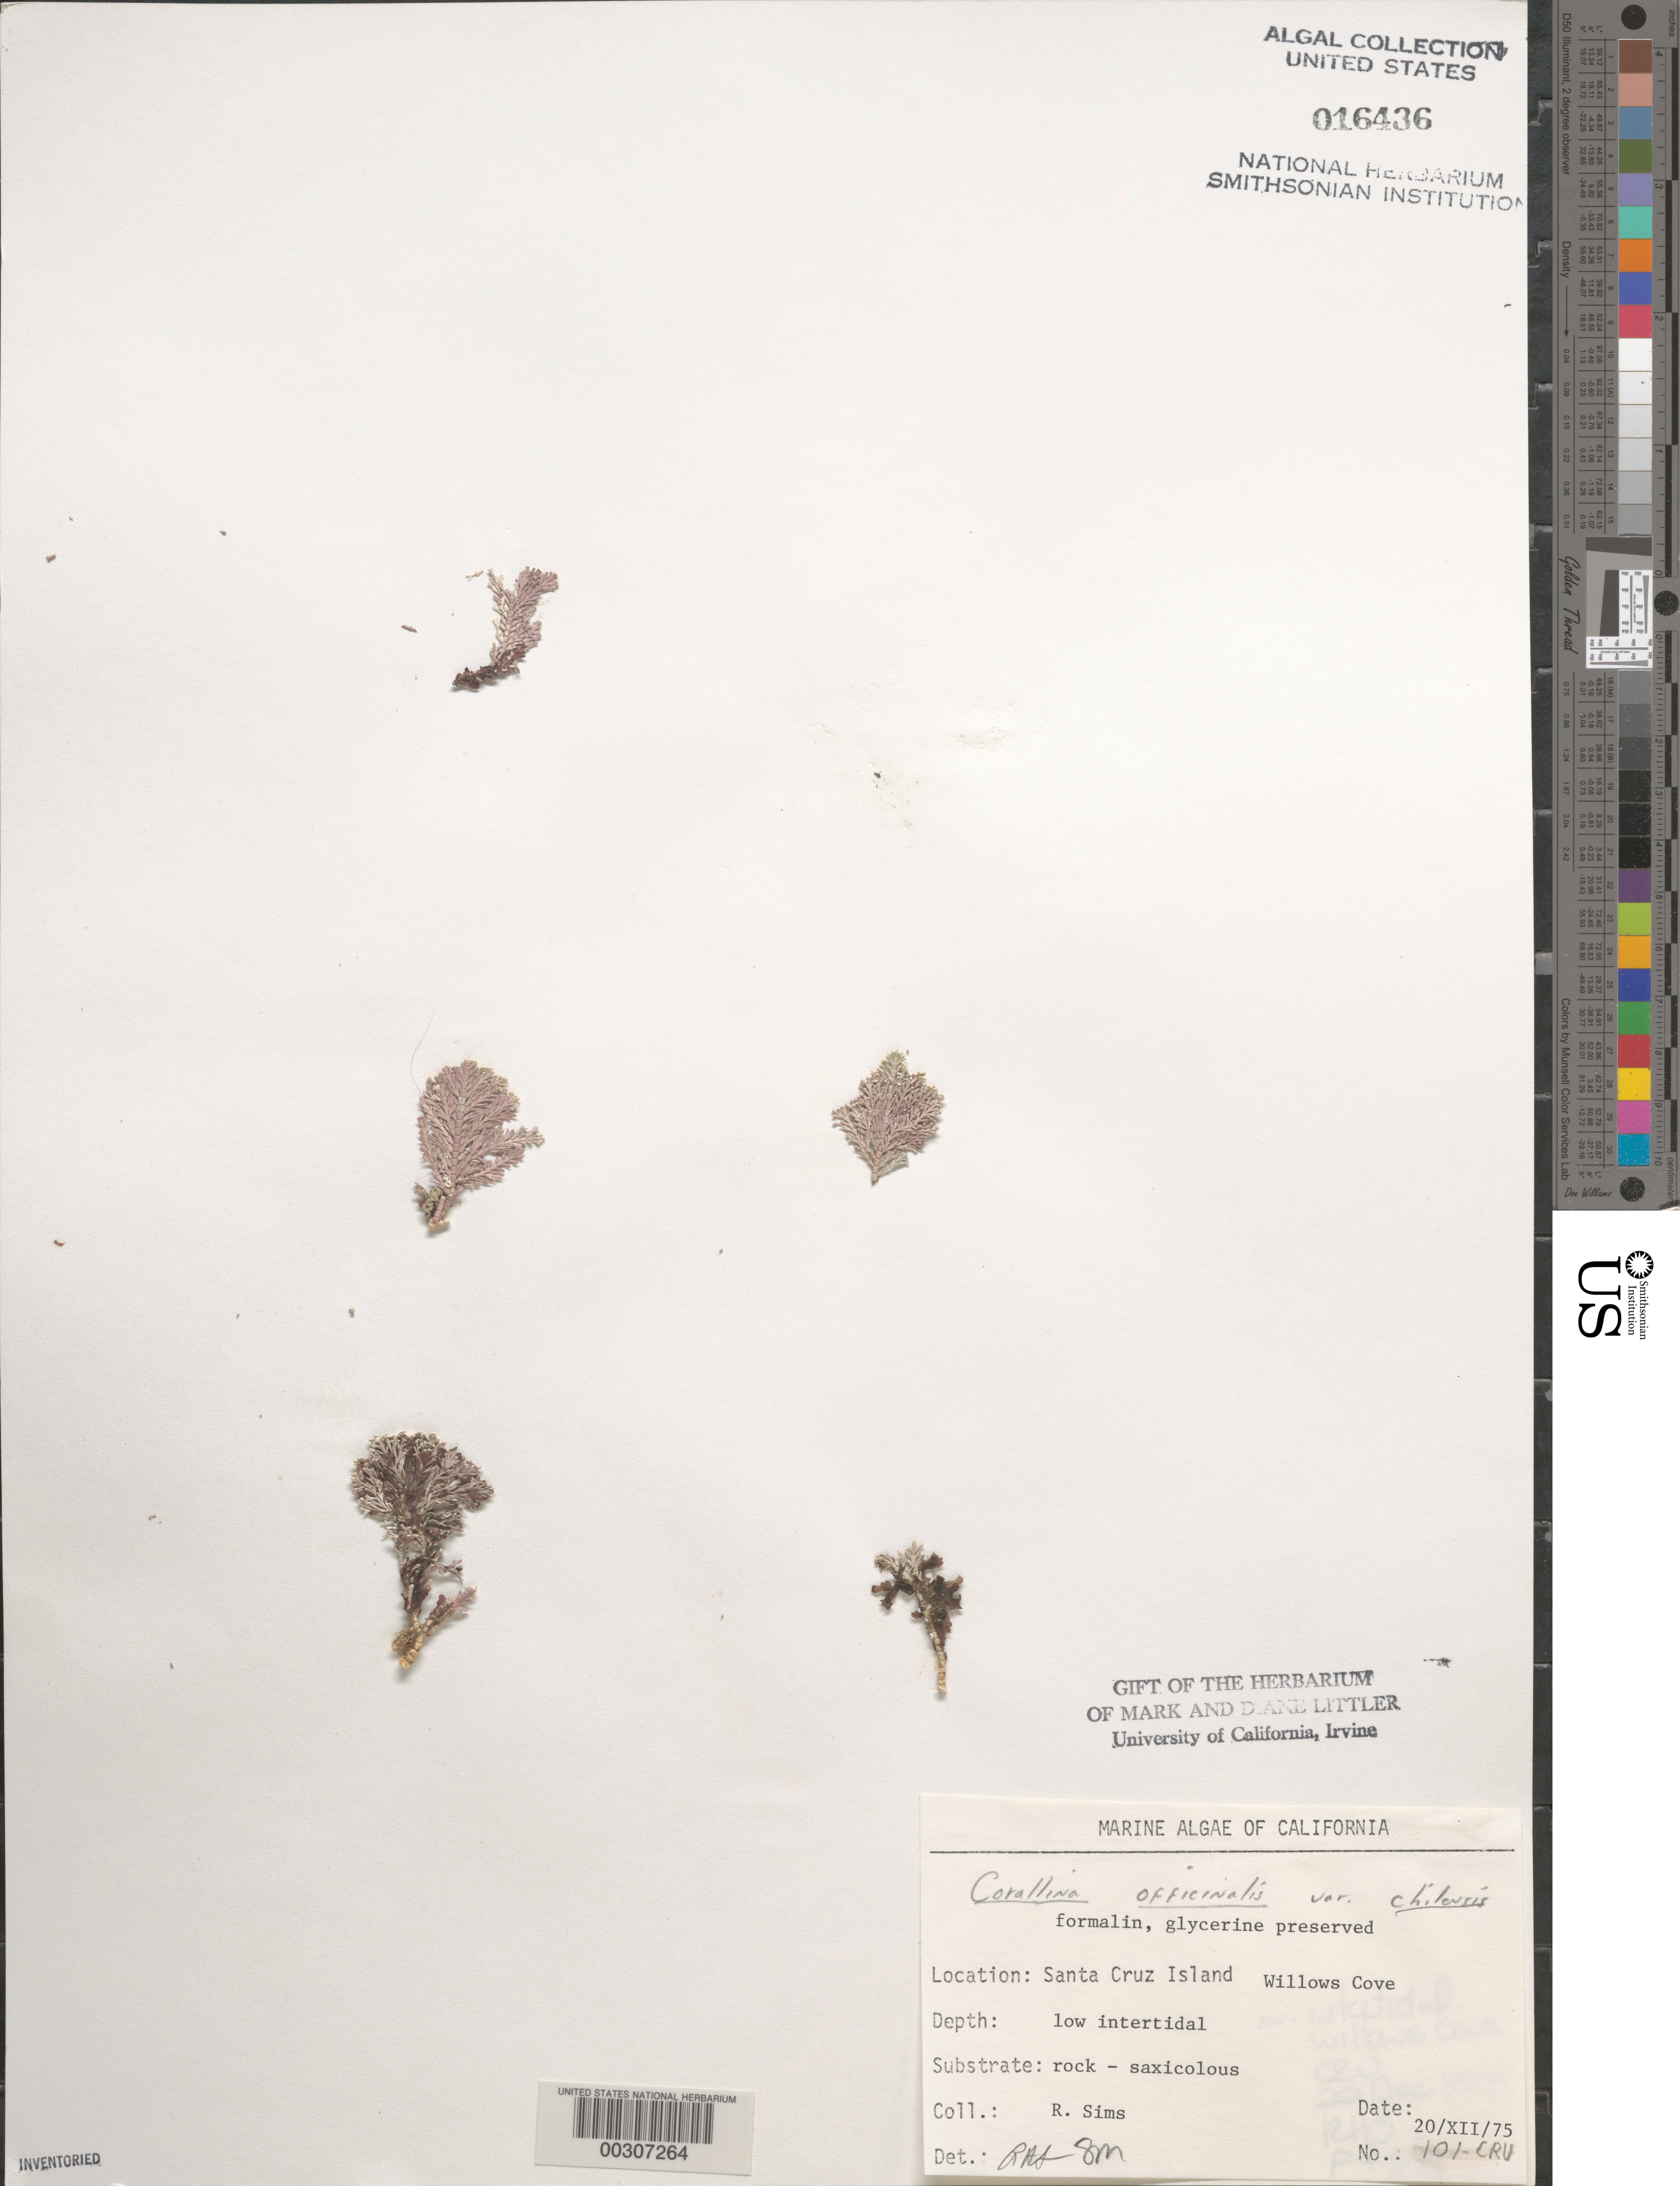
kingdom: Plantae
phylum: Rhodophyta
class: Florideophyceae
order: Corallinales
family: Corallinaceae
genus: Corallina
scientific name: Corallina officinalis var. chilensis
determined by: Sims, Robert H.; Murray, S. N.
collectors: R. H. Sims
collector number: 101-cru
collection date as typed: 20 Dec 1975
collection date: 1975-12-20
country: United States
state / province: California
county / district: Santa Barbara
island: Santa Cruz Island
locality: Willows Cove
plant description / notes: BLM-SOCALBIGHT Rocky Intertidal Survey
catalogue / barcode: US 16436